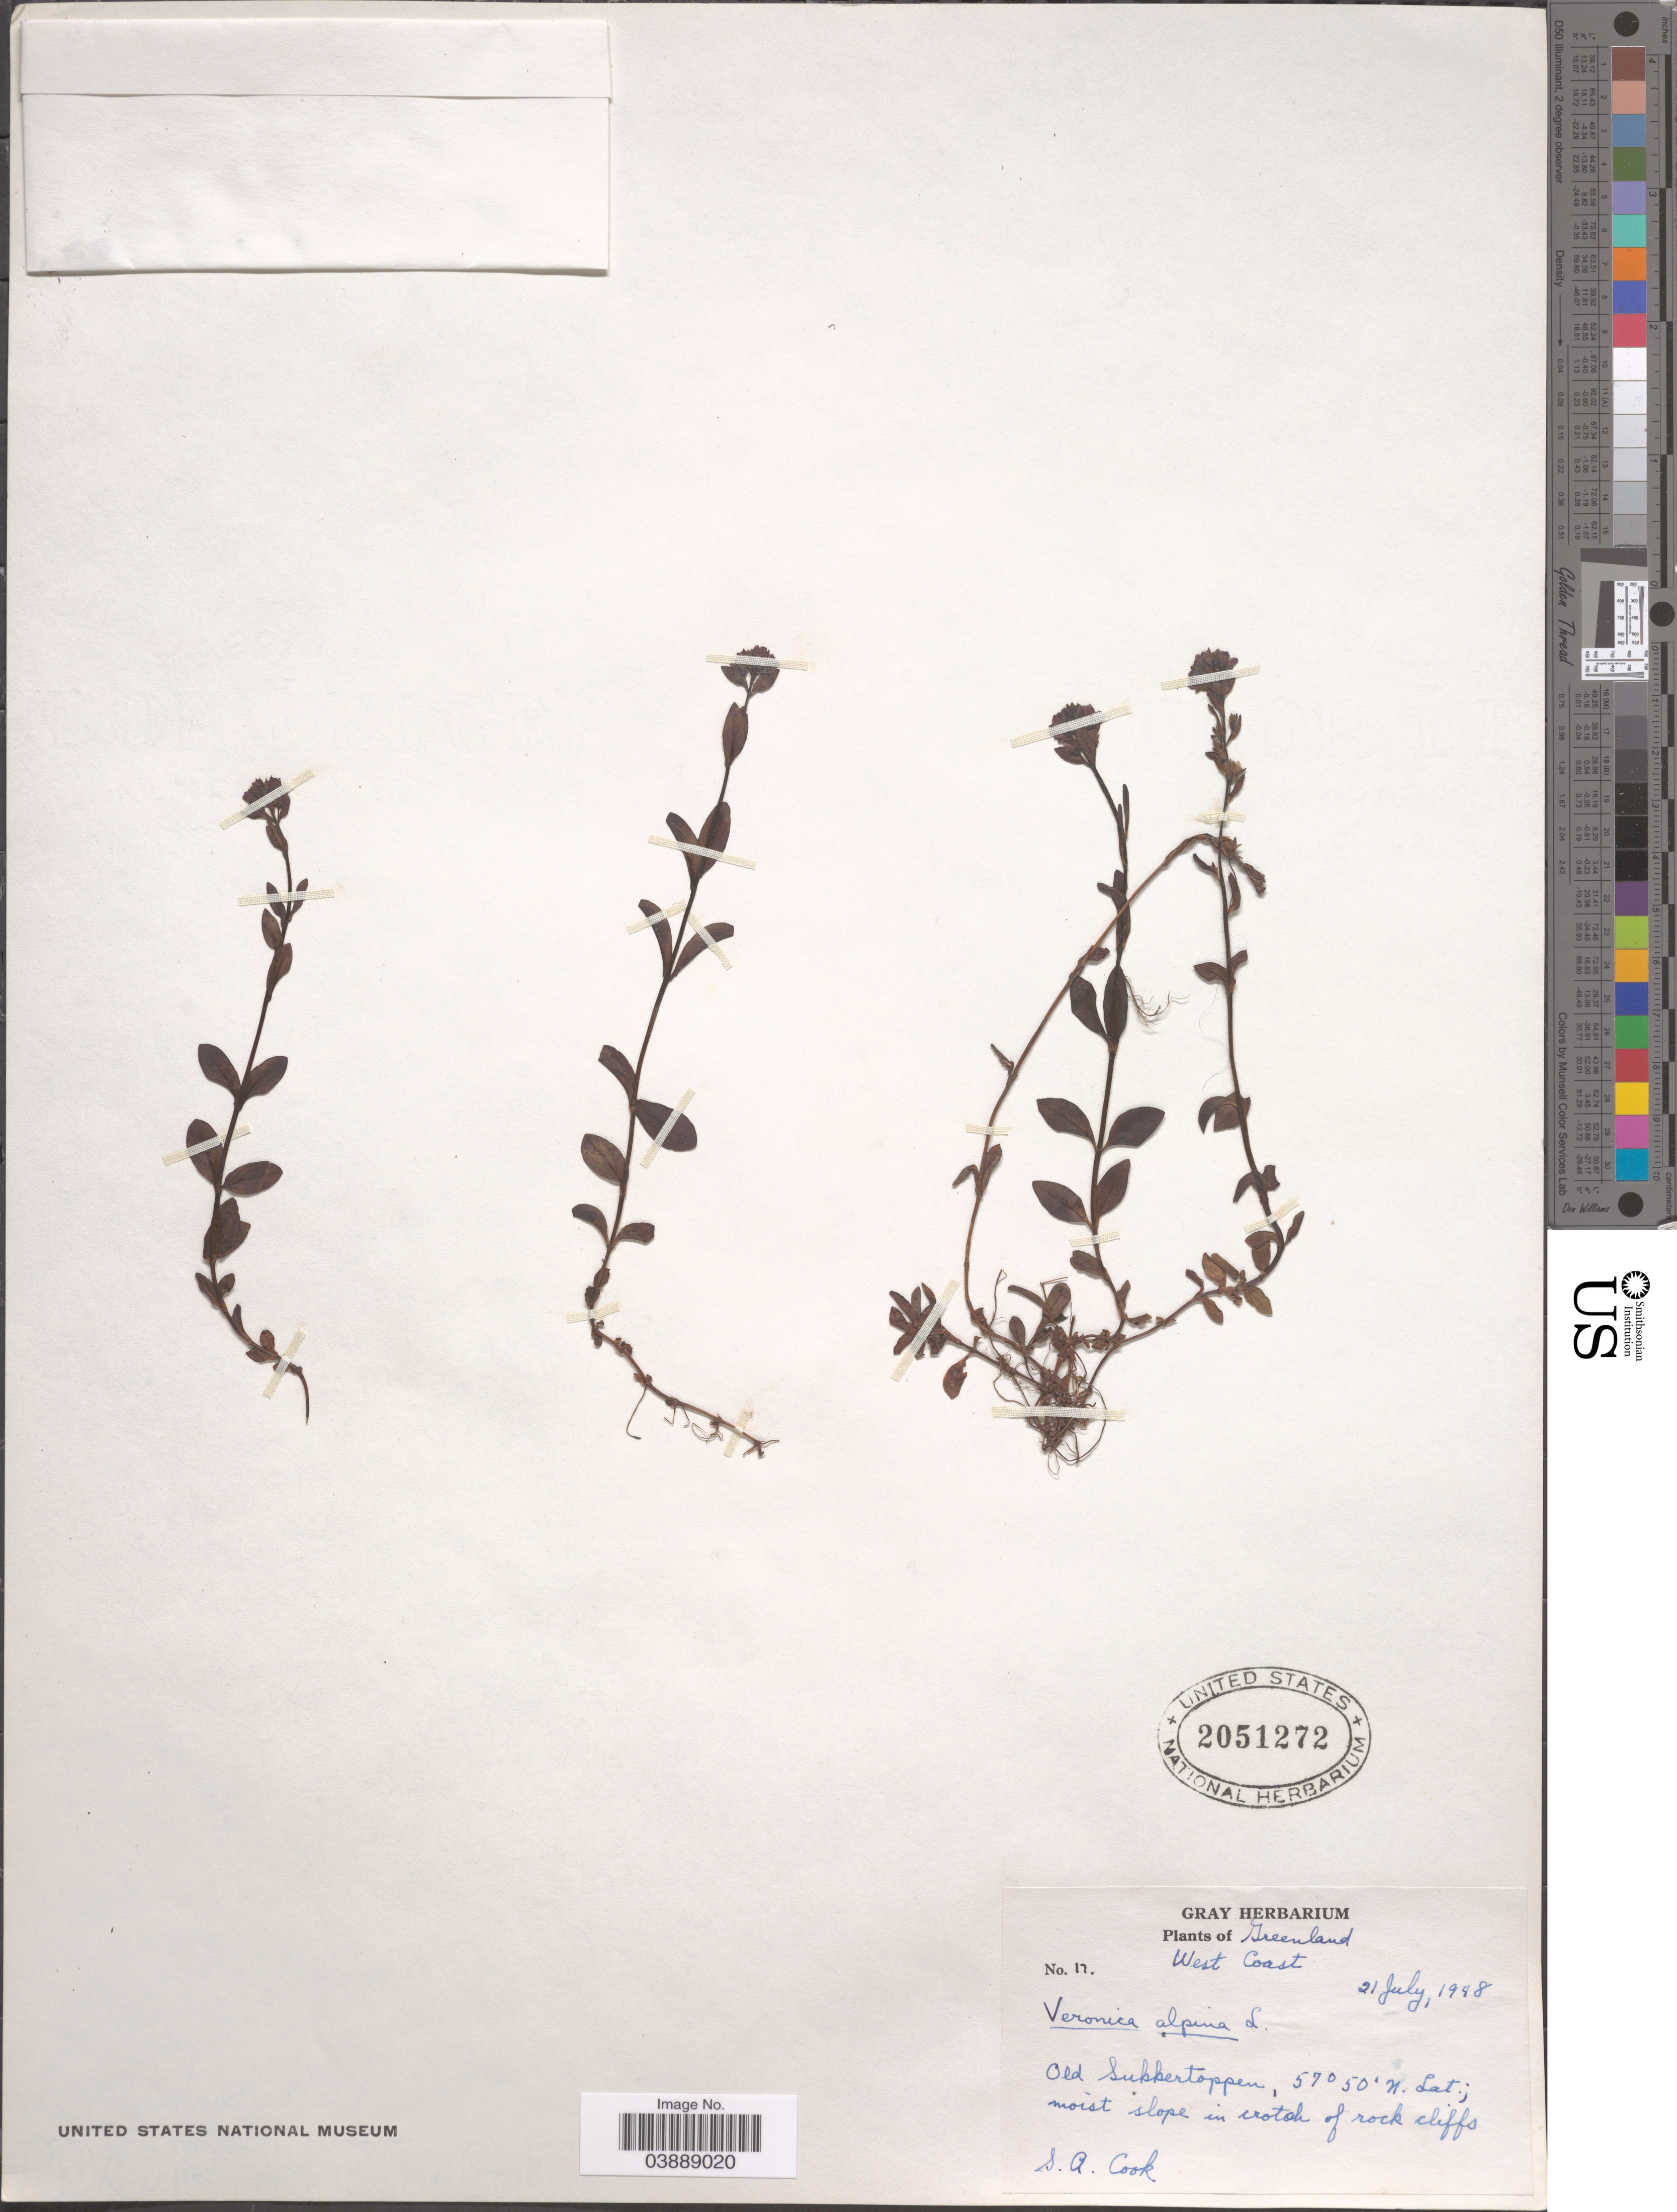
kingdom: Plantae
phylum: Tracheophyta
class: Magnoliopsida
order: Lamiales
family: Plantaginaceae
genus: Veronica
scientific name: Veronica alpina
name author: L.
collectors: S. A. Cook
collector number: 17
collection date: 1948-07-21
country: Greenland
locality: West Coast. Old Sukkertoppen.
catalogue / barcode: US 2051272